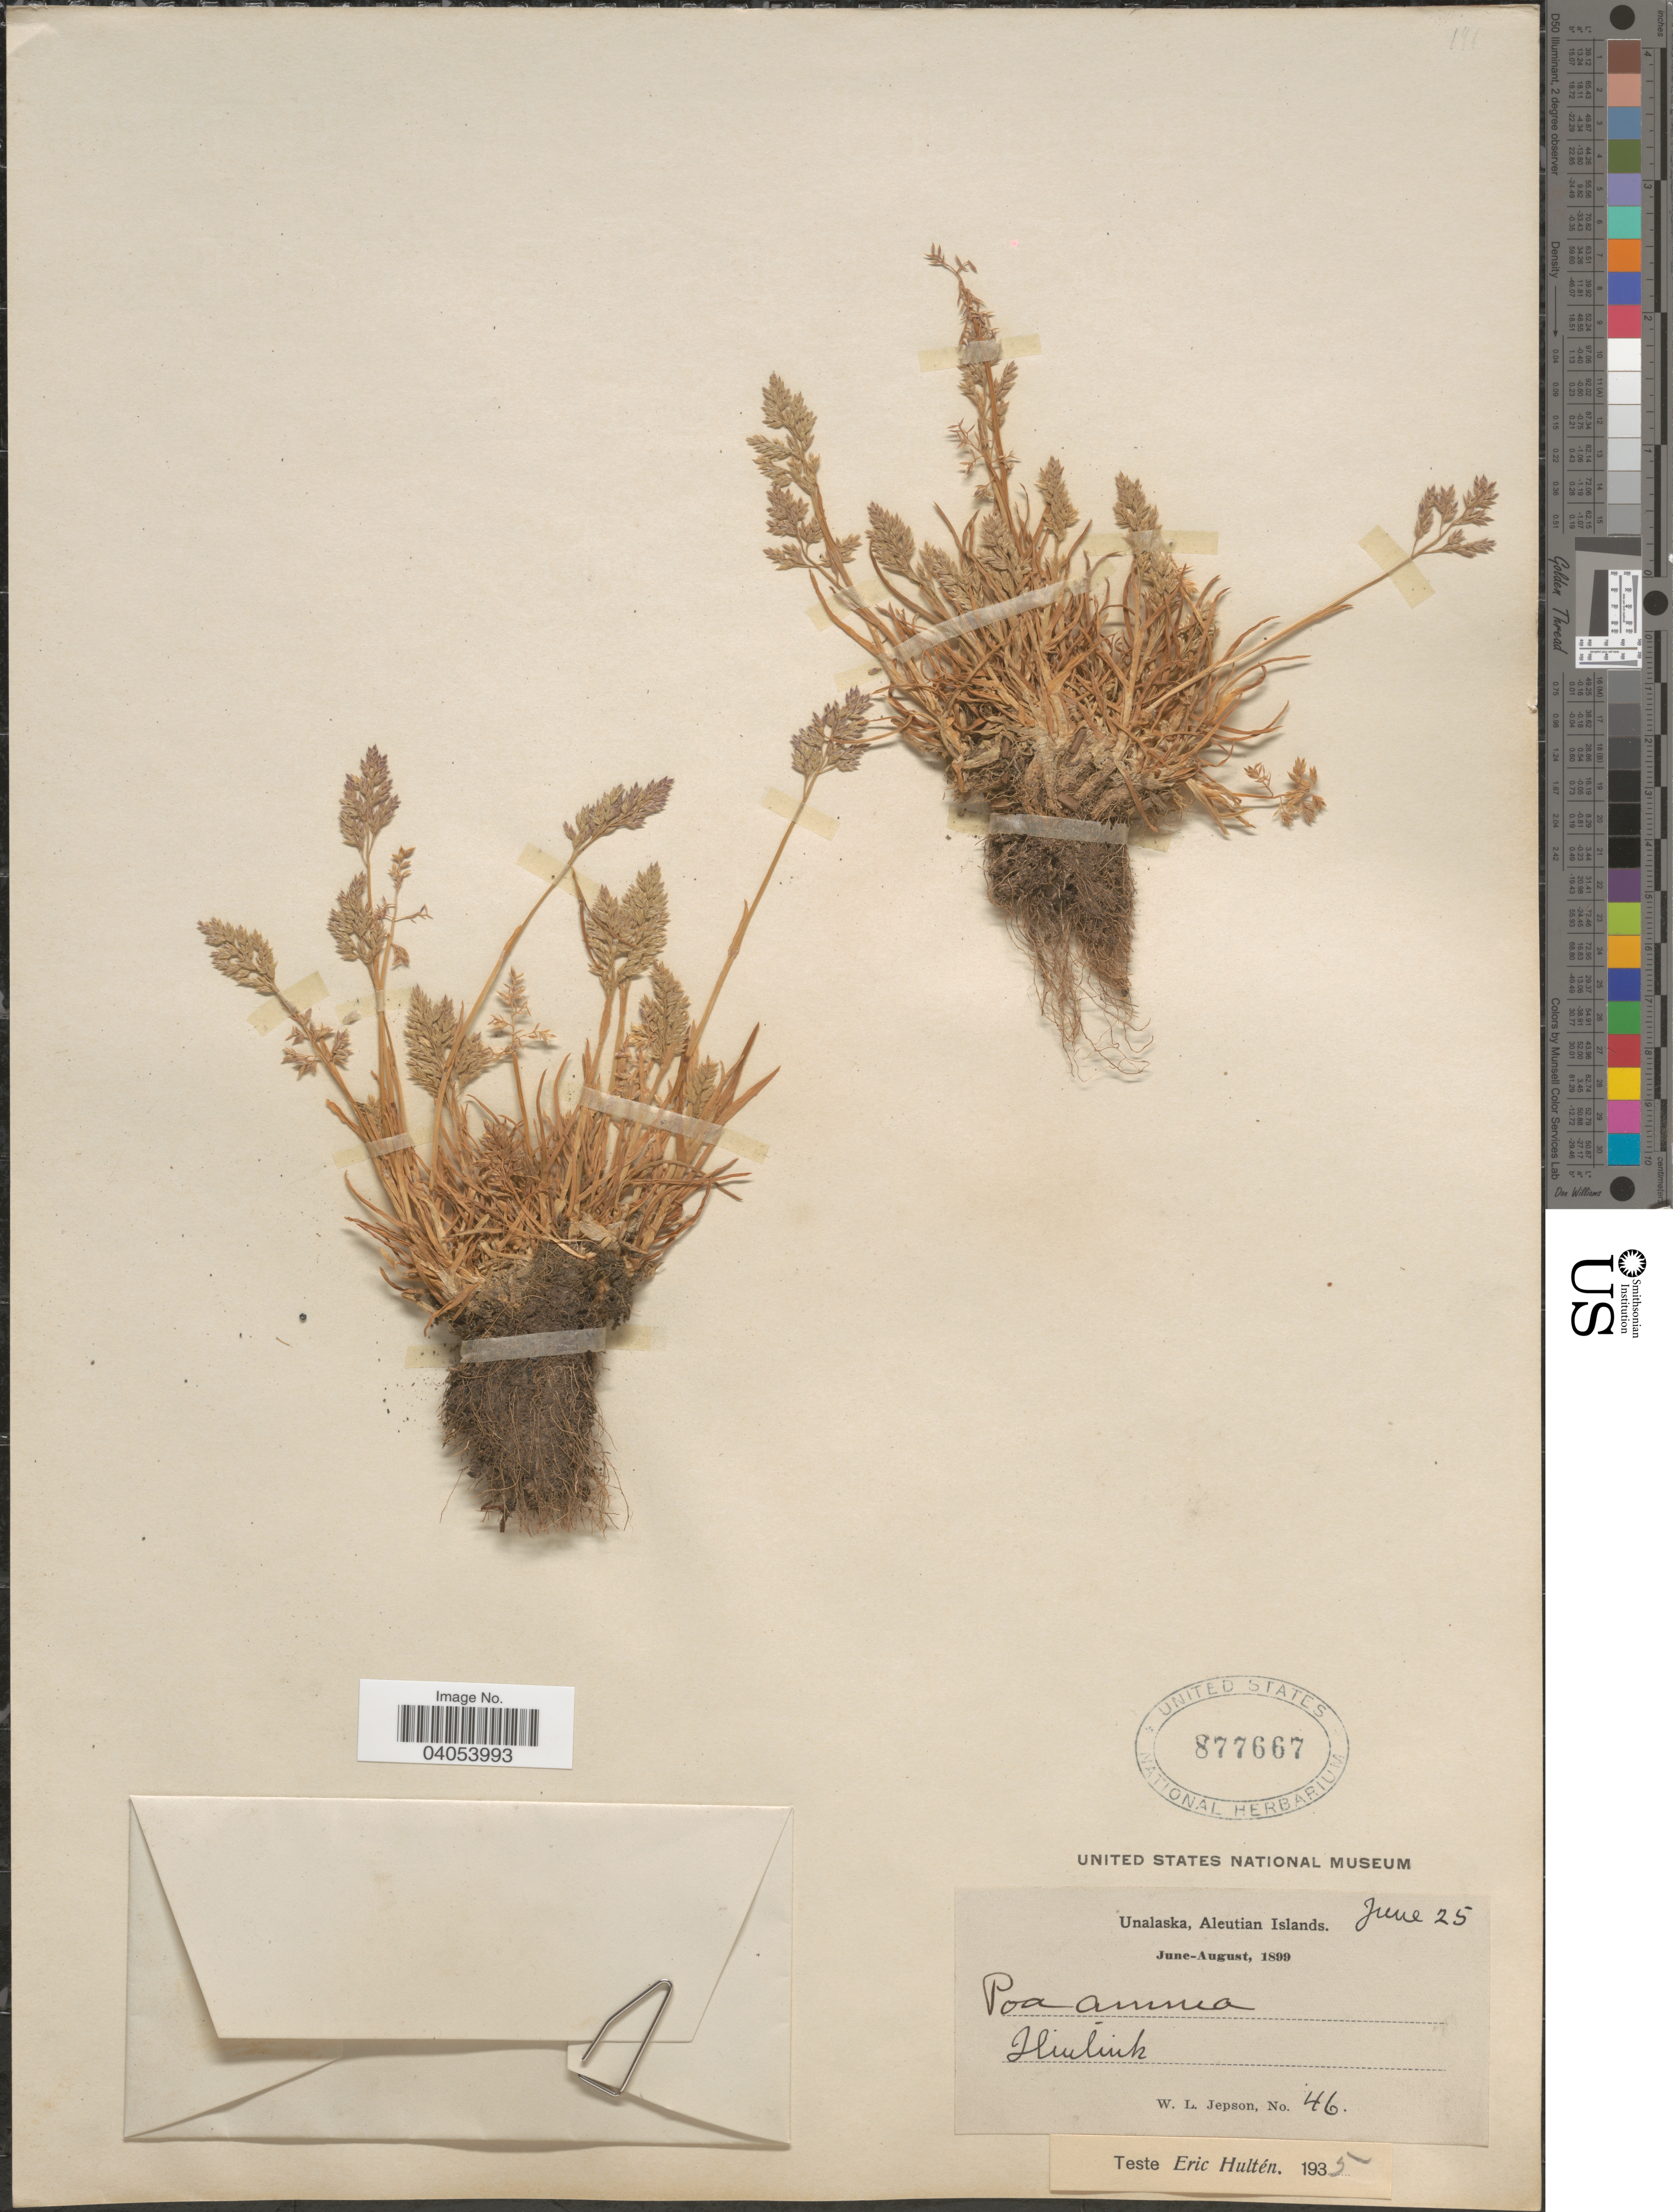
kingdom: Plantae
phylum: Tracheophyta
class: Liliopsida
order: Poales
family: Poaceae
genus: Poa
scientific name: Poa annua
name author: L.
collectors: W. L. Jepson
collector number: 46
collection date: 1899-06-25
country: United States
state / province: Alaska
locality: Unalaska, Aleutian Islands. Iliuliuk.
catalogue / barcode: US 877667